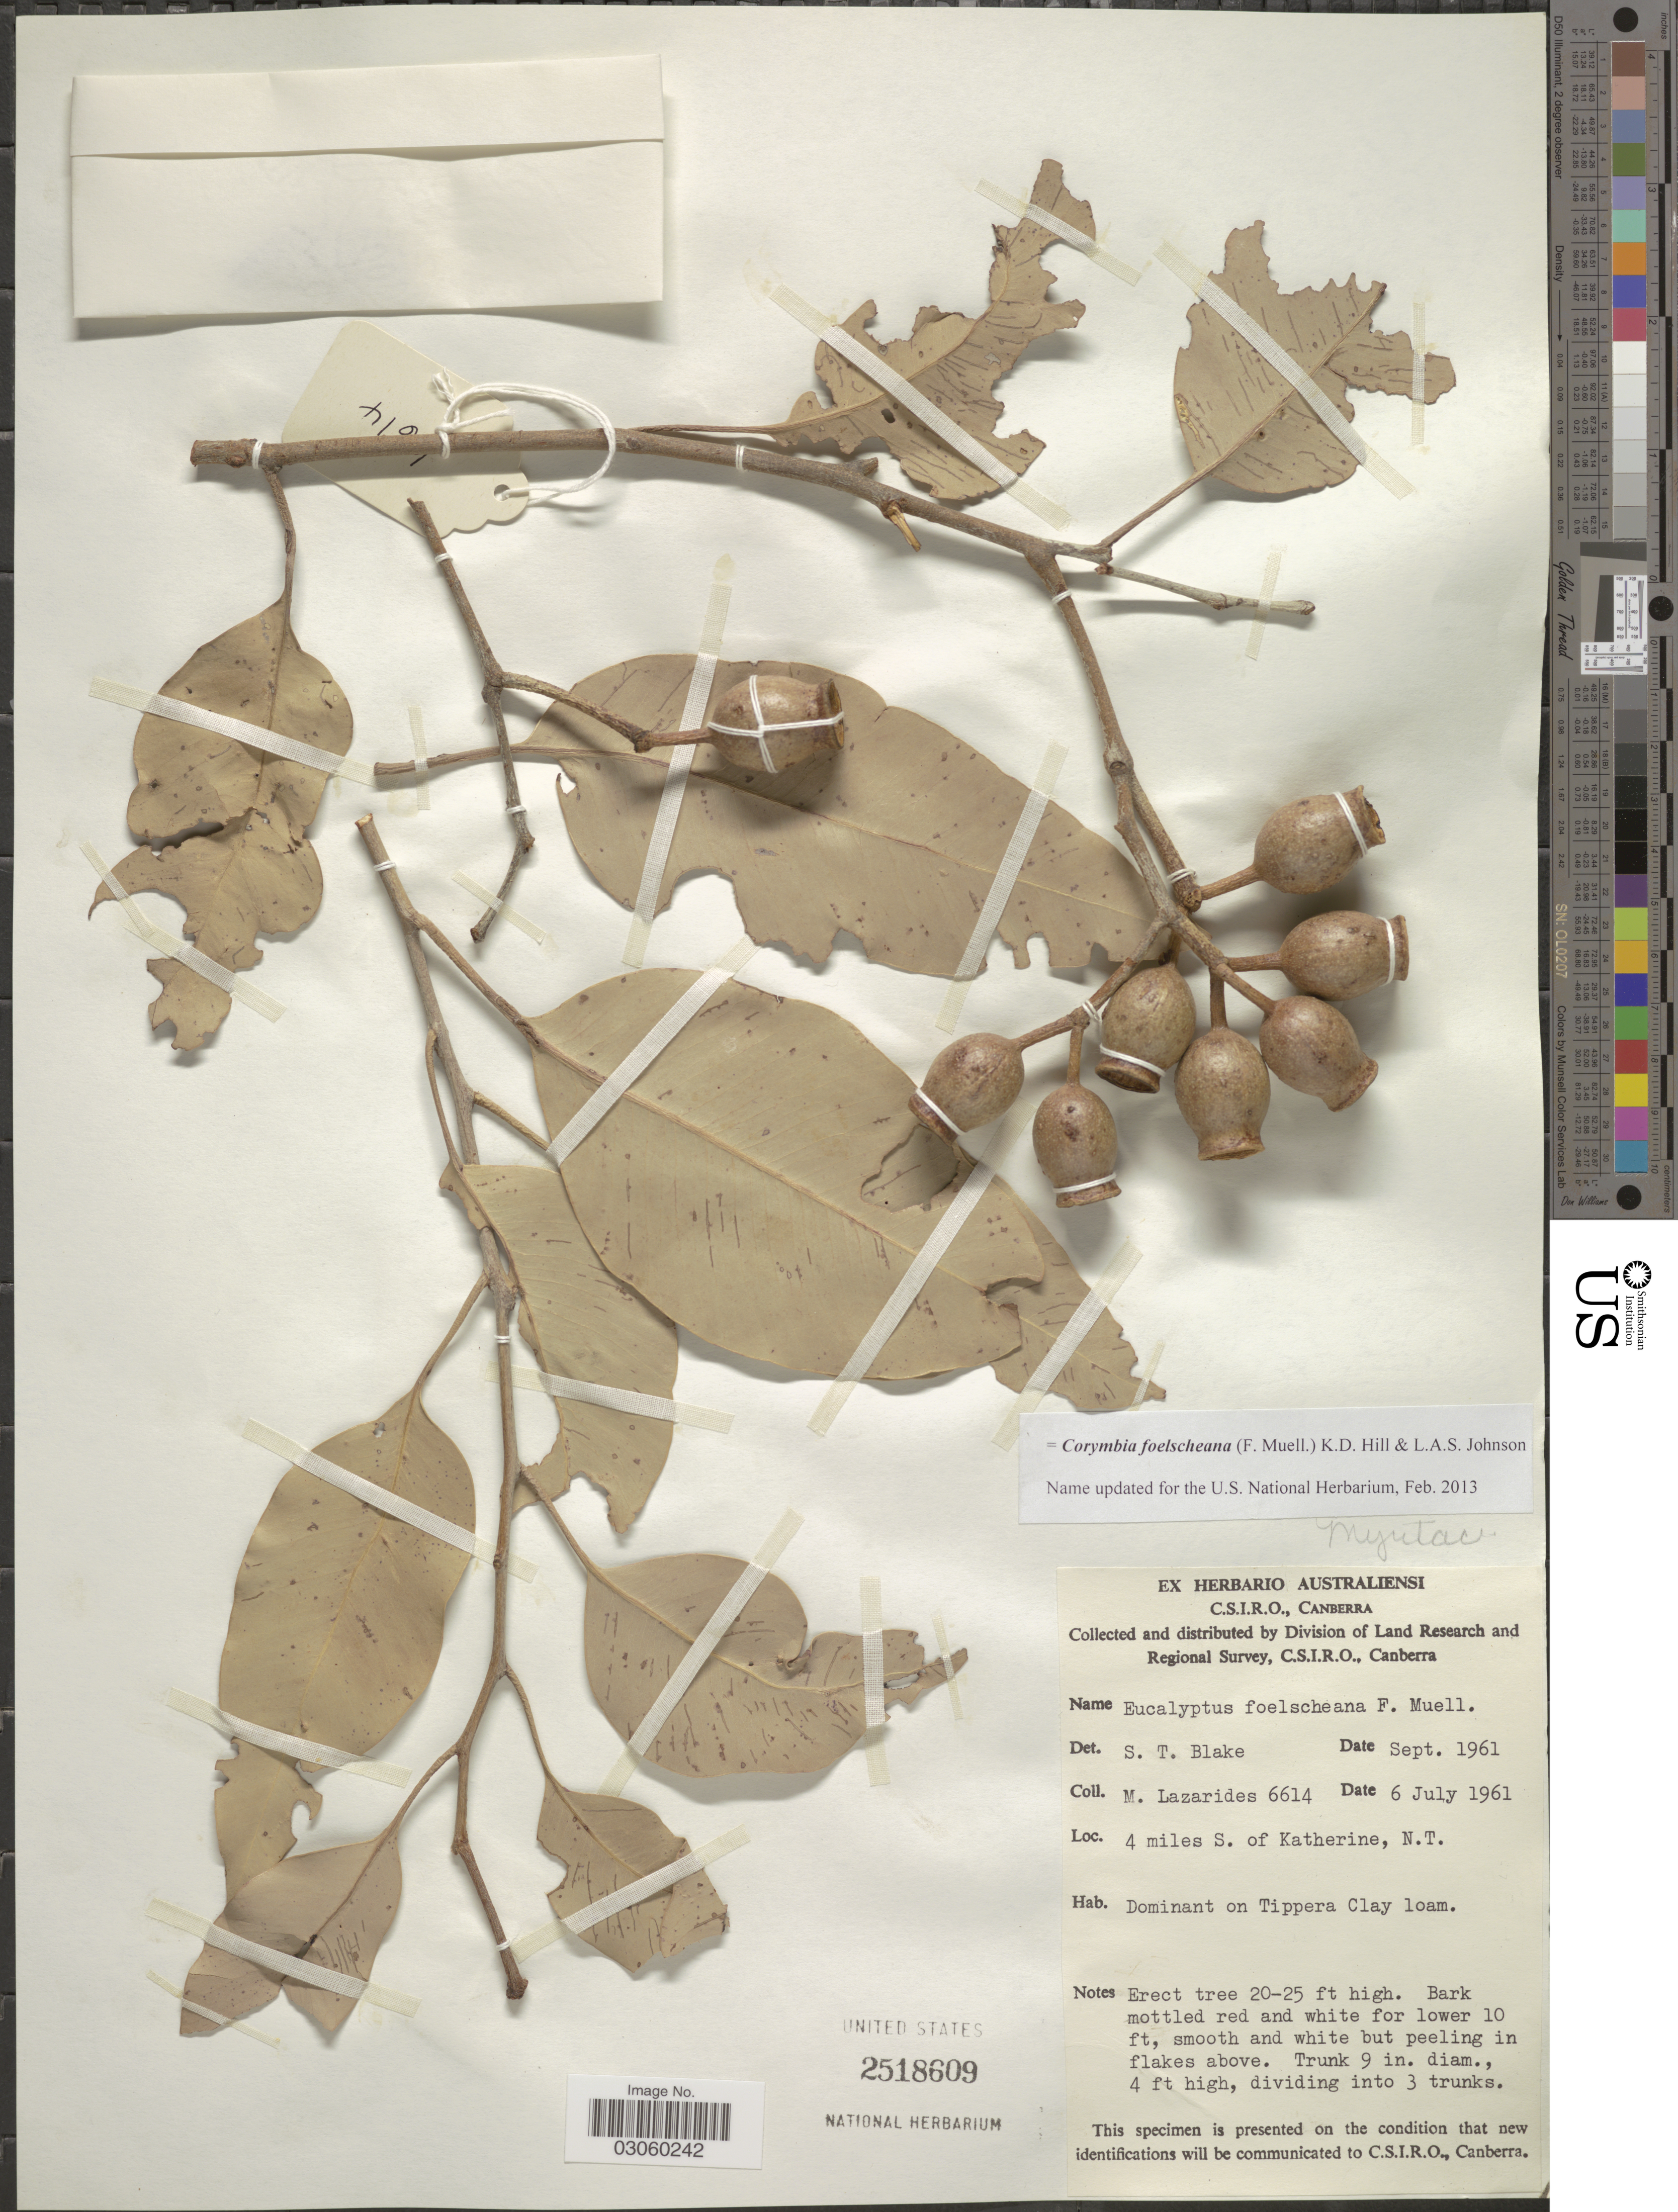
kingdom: Plantae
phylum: Tracheophyta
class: Magnoliopsida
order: Myrtales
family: Myrtaceae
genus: Corymbia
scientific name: Corymbia foelscheana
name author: (F. Muell.) K.D. Hill & L.A.S. Johnson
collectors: M. Lazarides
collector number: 6614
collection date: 1961-07-06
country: Australia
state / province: Northern Territory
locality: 4 miles S. of Katherine, N.T.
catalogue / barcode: US 2518609